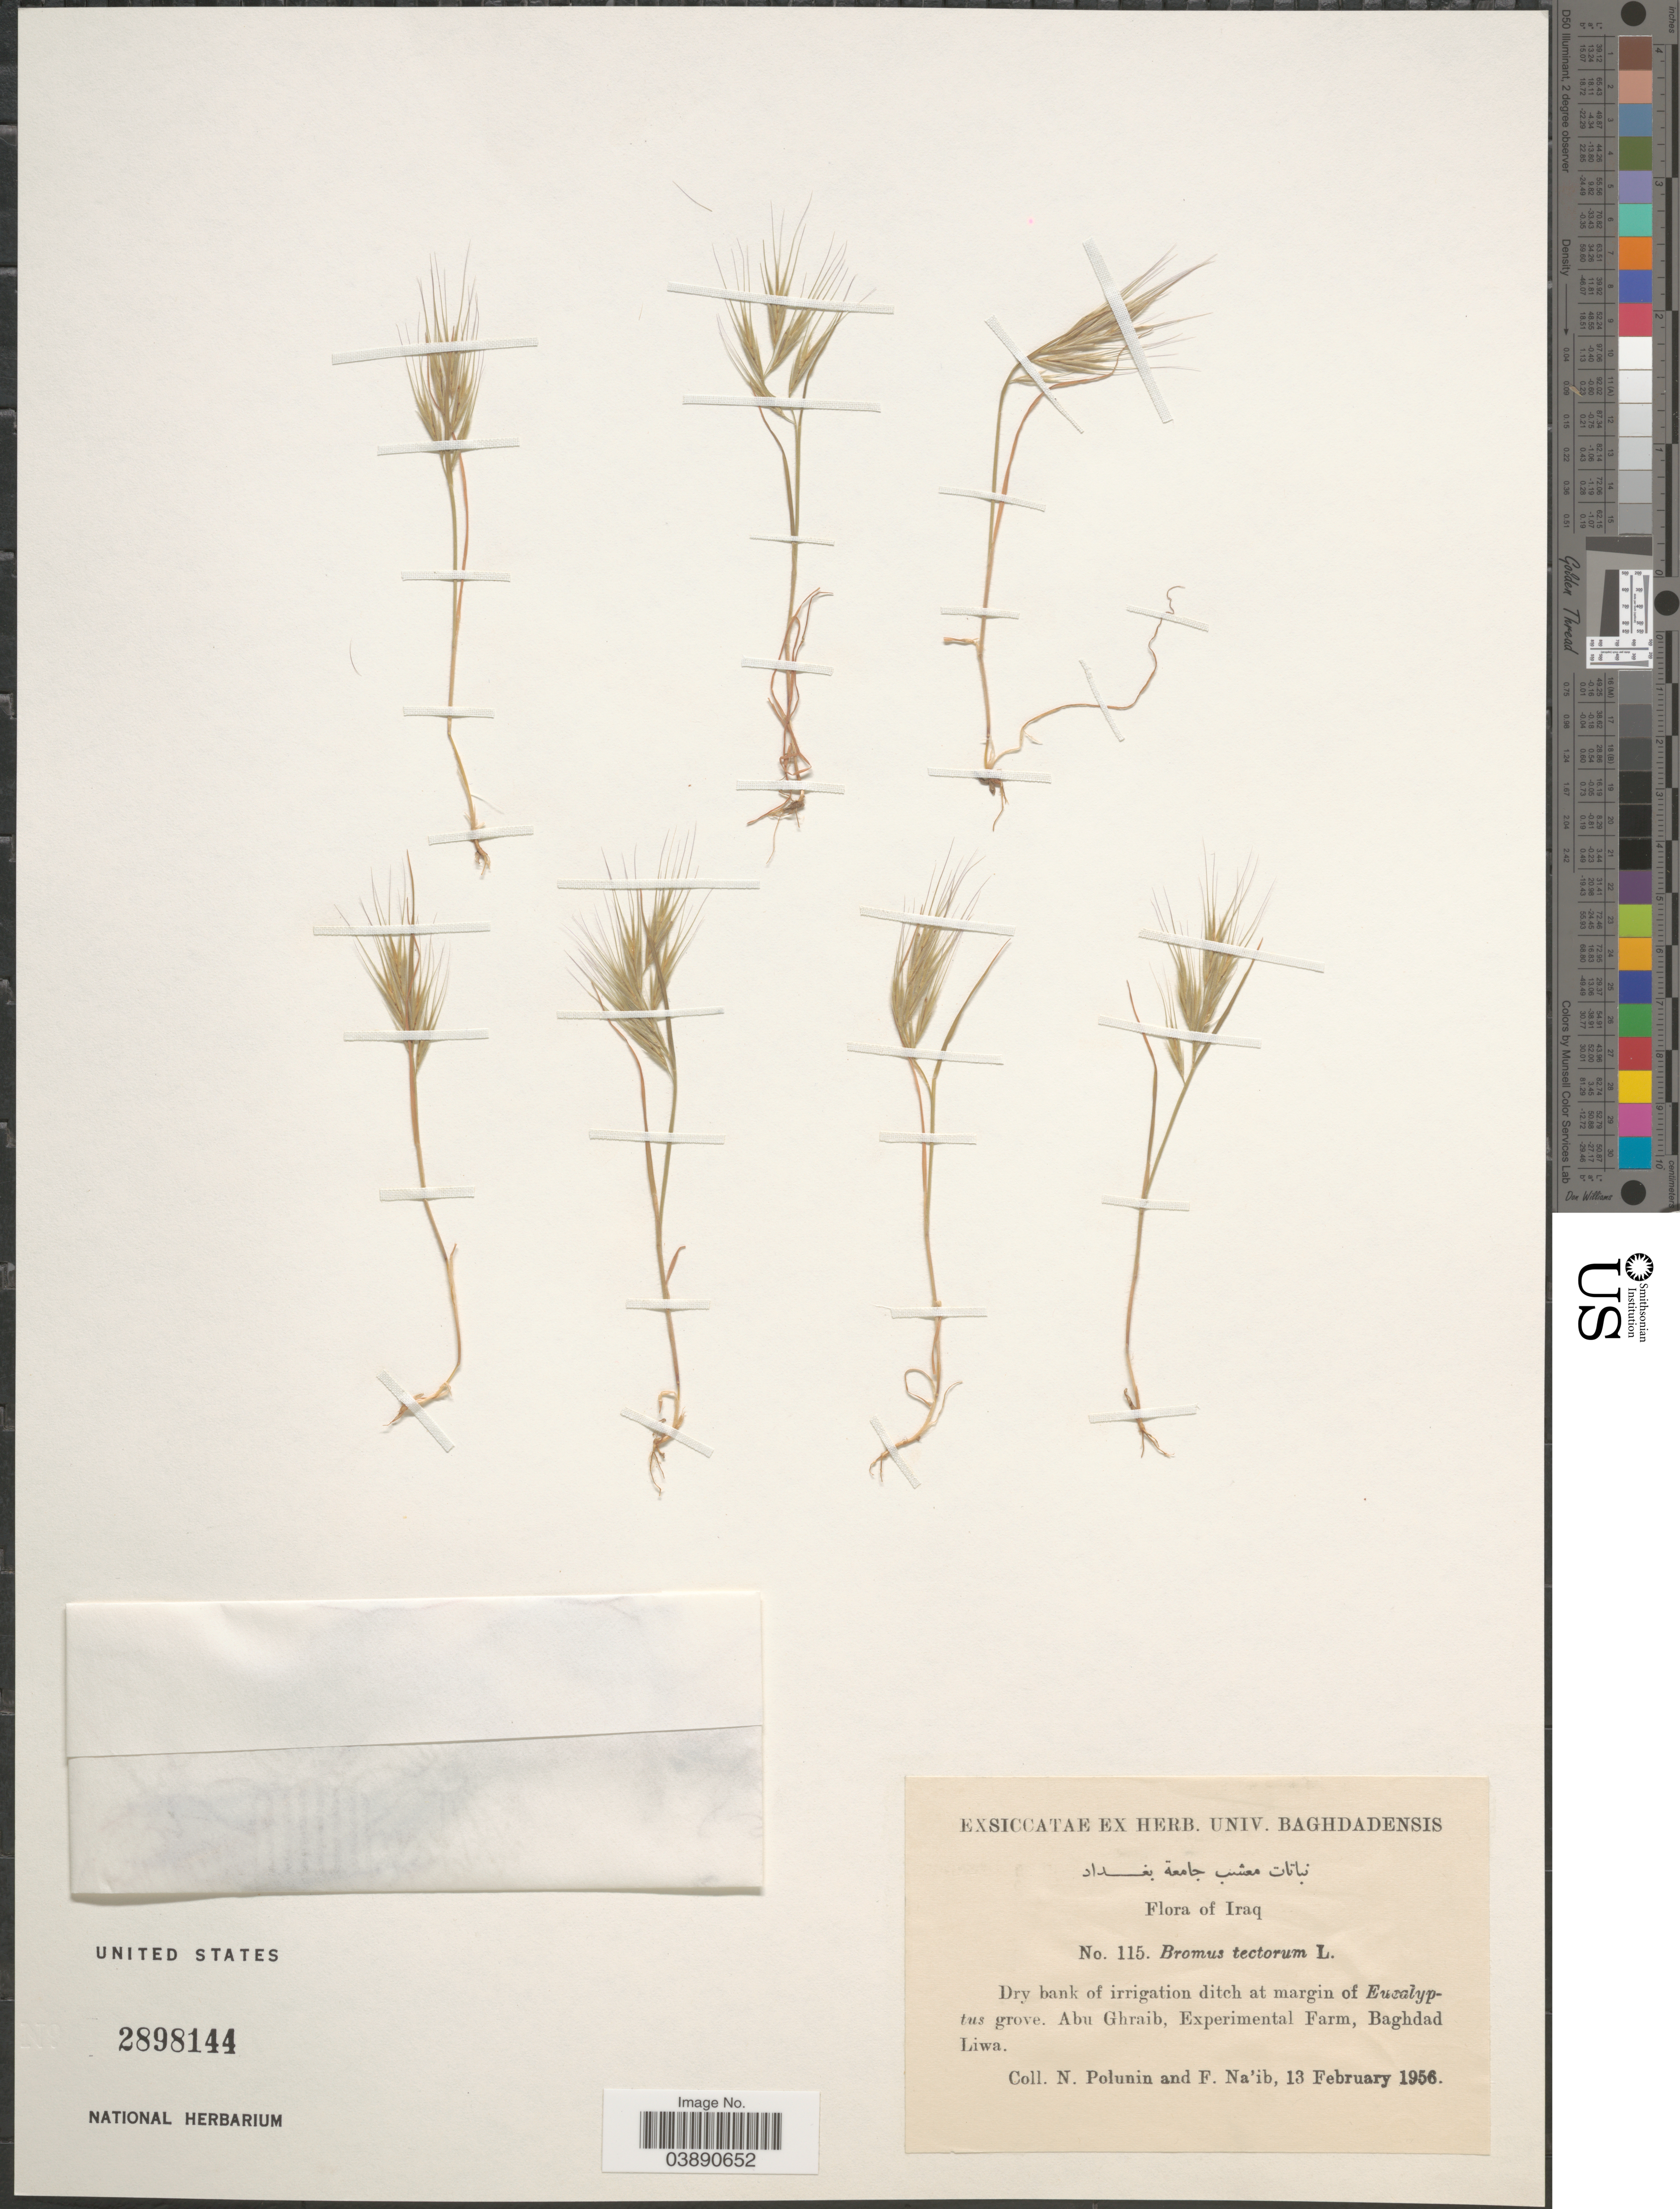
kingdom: Plantae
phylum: Tracheophyta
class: Liliopsida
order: Poales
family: Poaceae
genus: Bromus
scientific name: Bromus tectorum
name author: L.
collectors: N. V. Polunin & F. Na'ib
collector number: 115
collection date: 1956-02-13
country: Iraq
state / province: Baghdad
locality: Dry bank of irrigation ditch at margin of Eucalyptus grove. Abu Ghraib, Experimental Farm, Baghdad Liwa.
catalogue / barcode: US 2898144